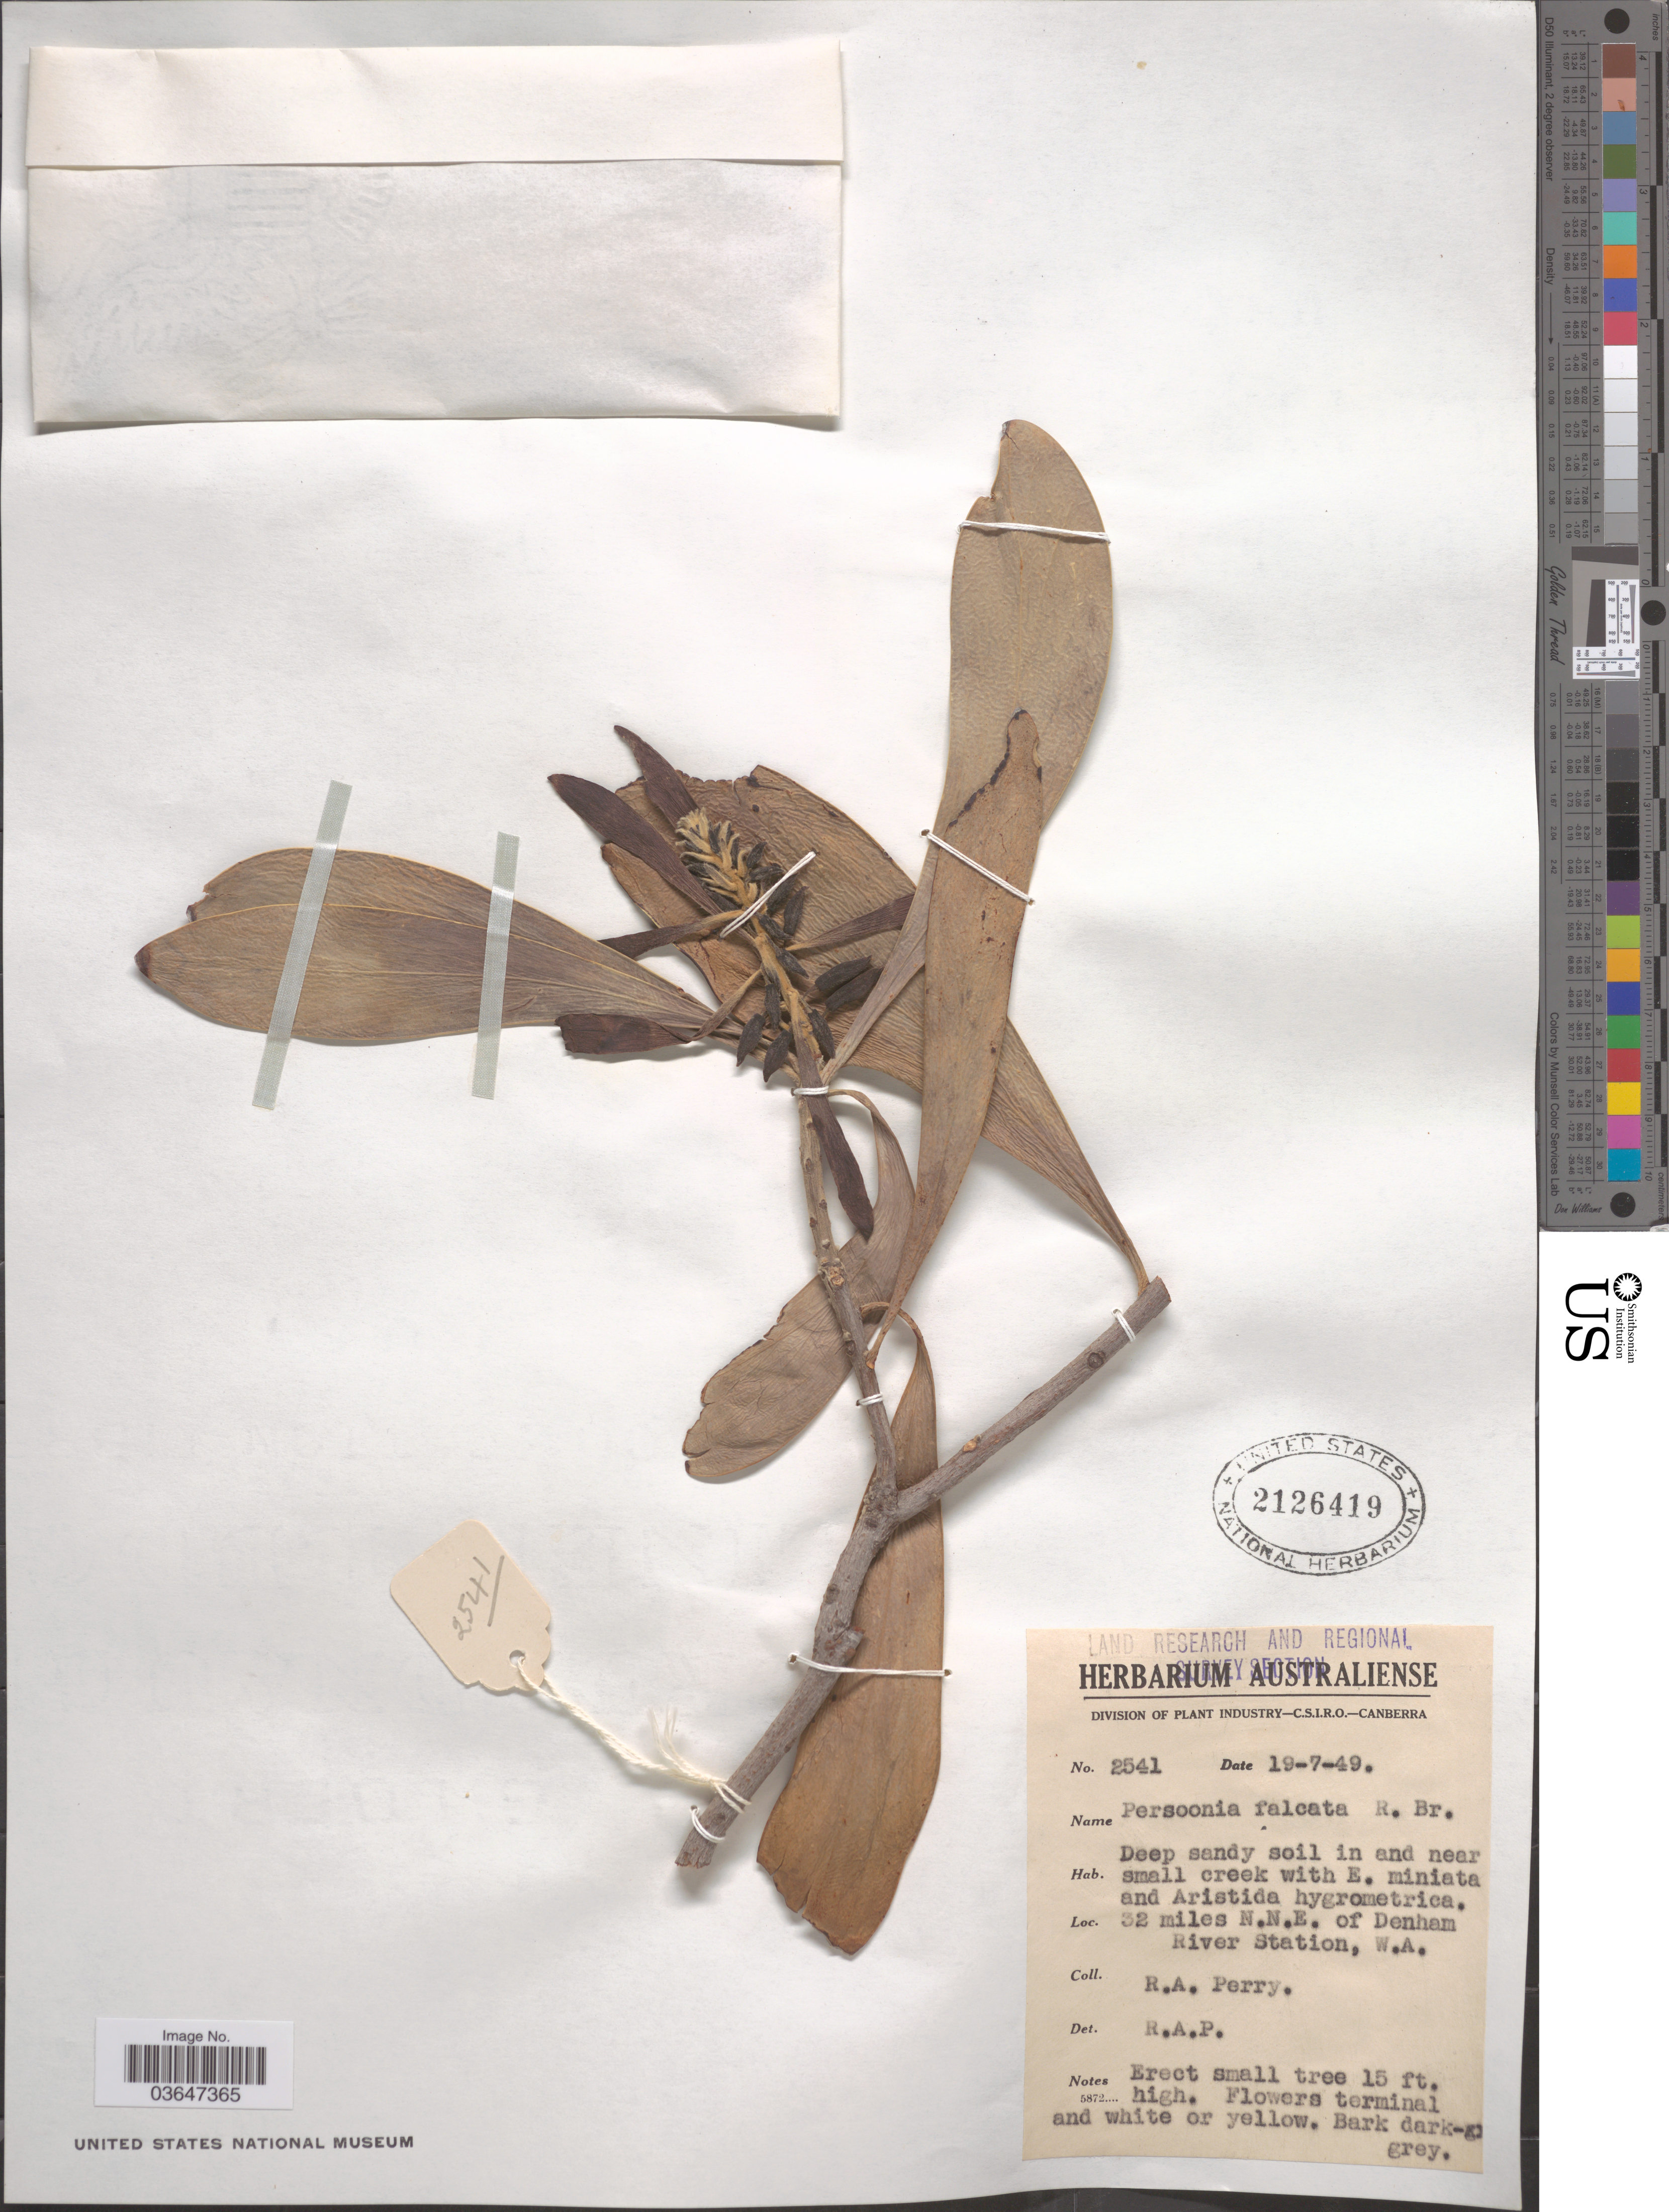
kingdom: Plantae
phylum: Tracheophyta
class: Magnoliopsida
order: Proteales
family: Proteaceae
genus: Persoonia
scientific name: Persoonia falcata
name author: R. Br.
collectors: Perry, R. A.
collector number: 2541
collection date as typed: Transcribed d/m/y: 19/7/49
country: Australia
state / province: Western Australia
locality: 32 miles N.N.E. of Denham River Station. W.A.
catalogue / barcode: US 2126419